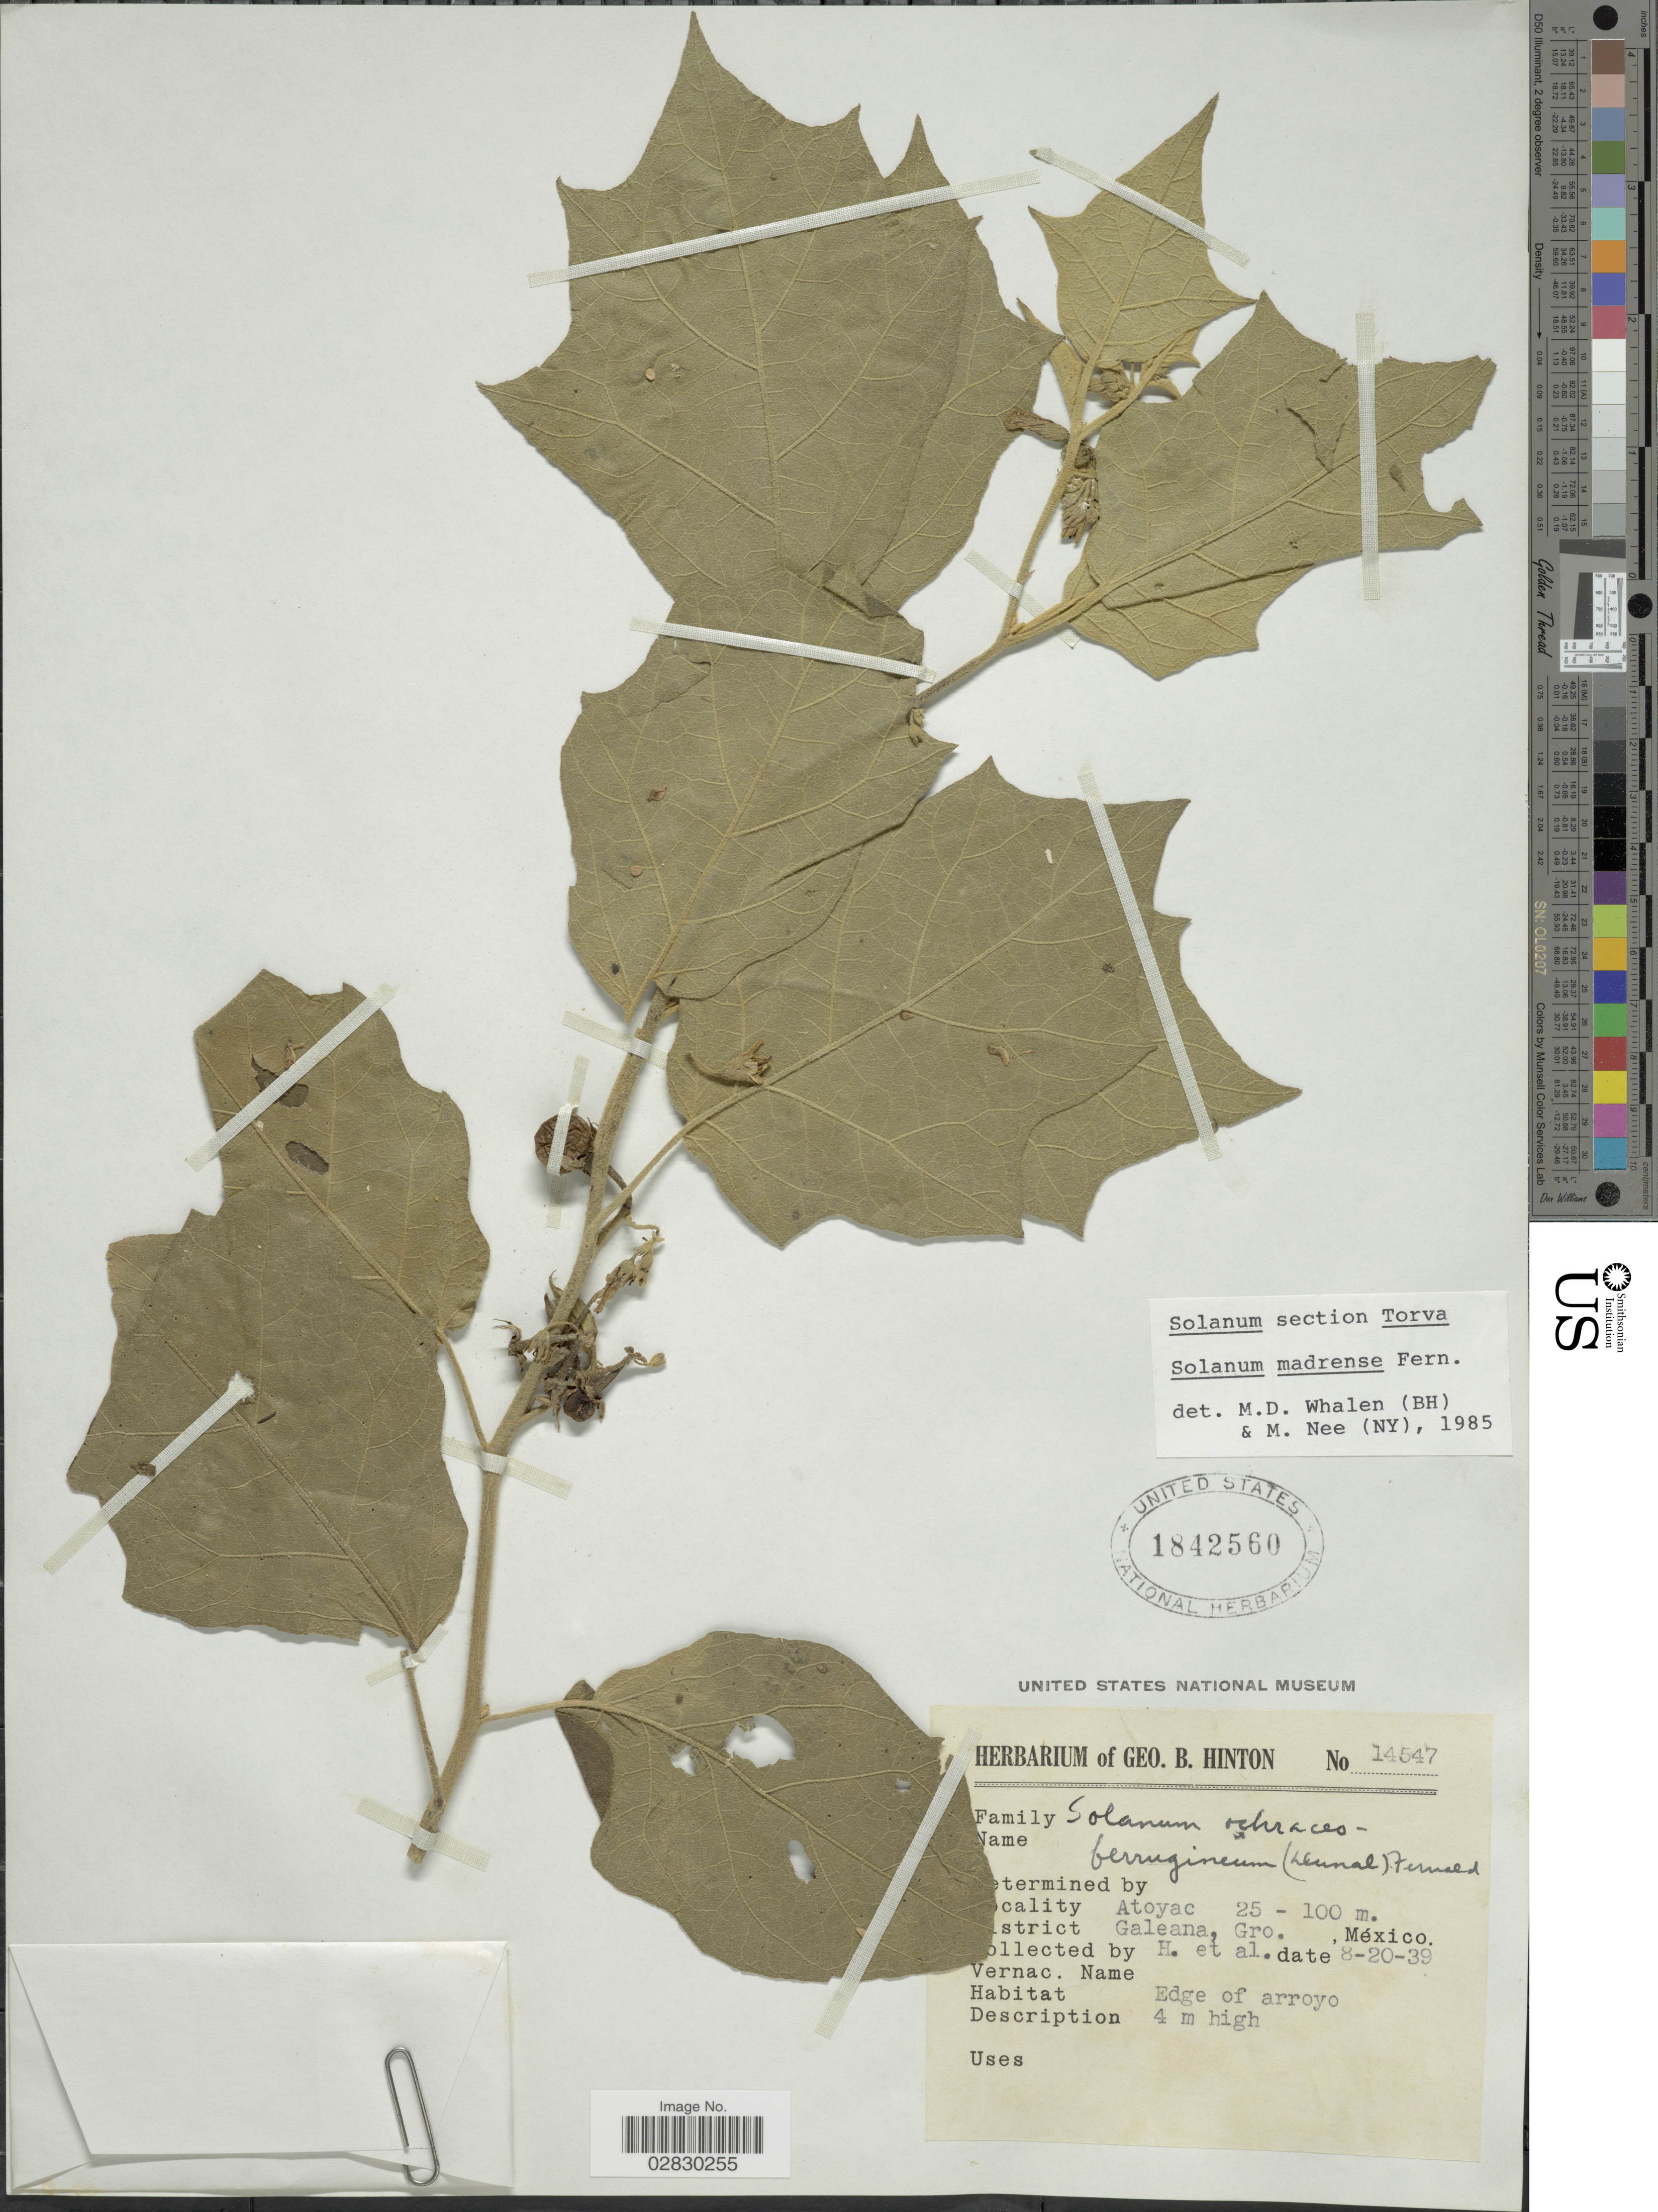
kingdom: Plantae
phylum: Tracheophyta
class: Magnoliopsida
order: Solanales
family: Solanaceae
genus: Solanum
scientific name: Solanum madrense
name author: Fernald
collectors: G. B. Hinton & et al.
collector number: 14547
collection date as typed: Transcribed d/m/y: 20/8/39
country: Mexico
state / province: Guerrero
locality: Atoyac, District Galeana.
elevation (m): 25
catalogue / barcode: US 1842560